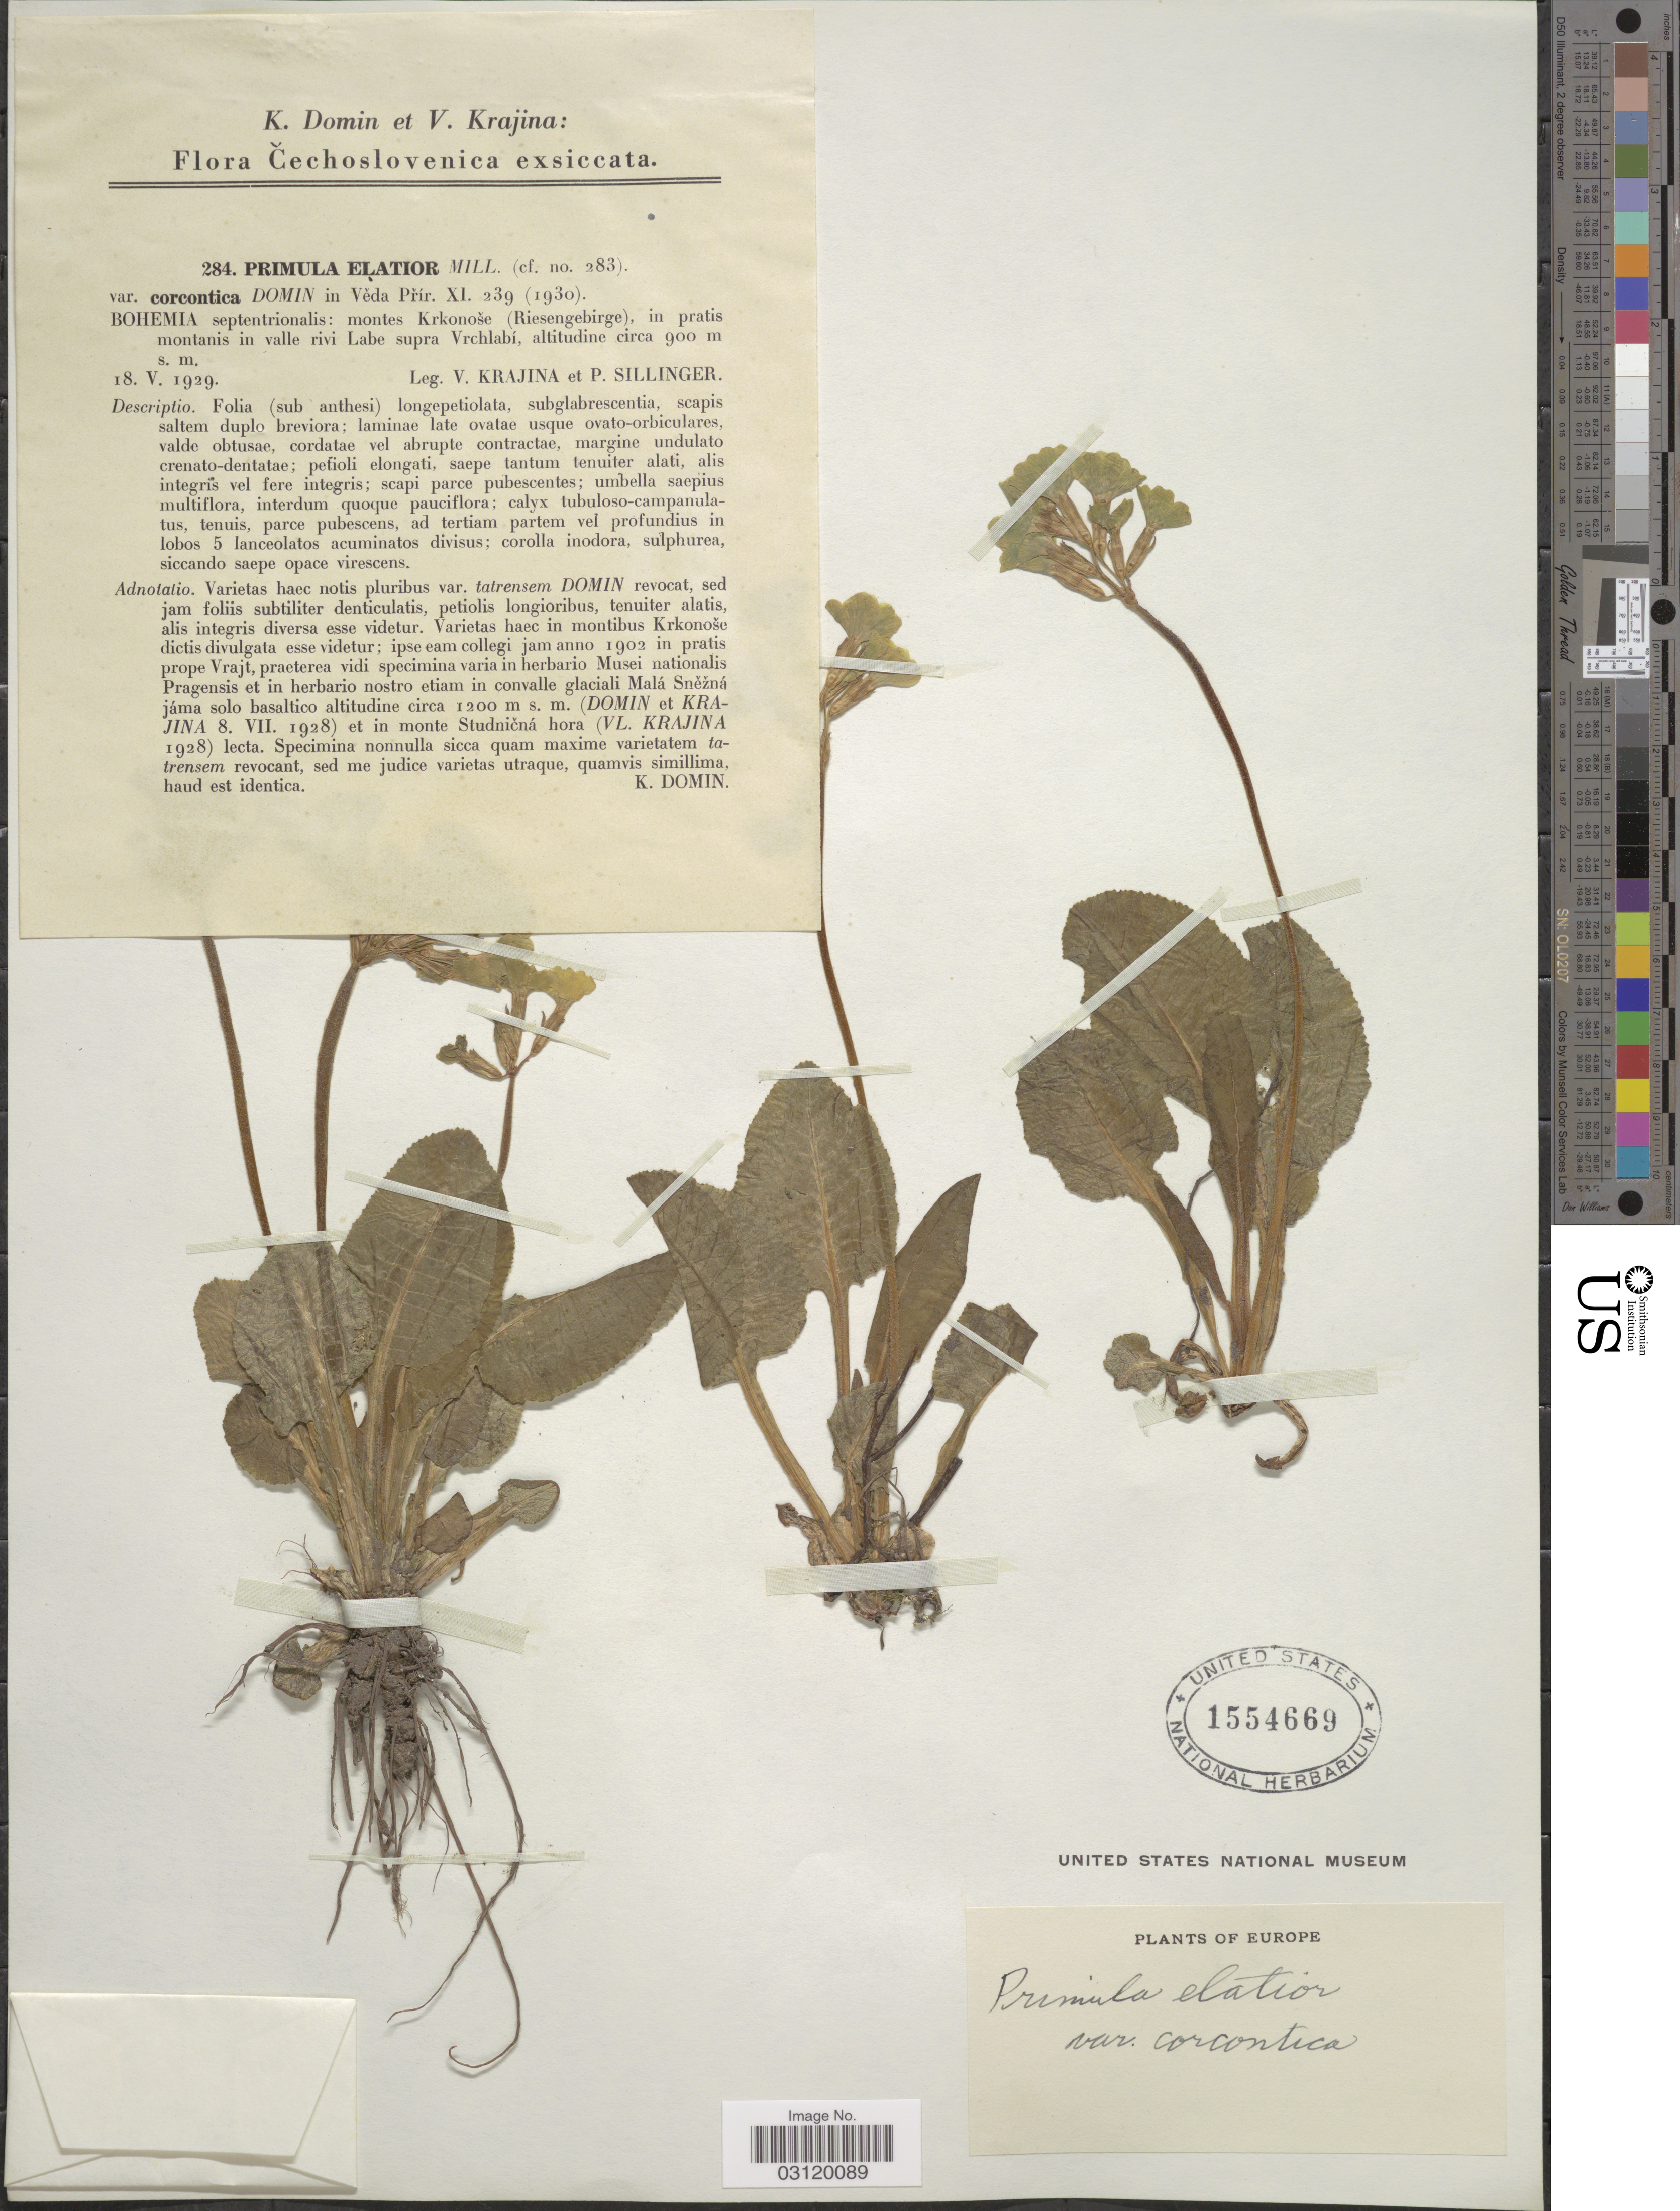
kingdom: Plantae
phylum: Tracheophyta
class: Magnoliopsida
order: Ericales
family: Primulaceae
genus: Primula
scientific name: Primula elatior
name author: (L.) Hill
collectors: V. Krajina & P. Sillinger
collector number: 284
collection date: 1929-05-18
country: Poland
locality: Bohemia septentrionalis: montes Krkonose (Riesengebirge), in pratis montanis in valle rivi Labe supra Vrchlabí. Cechoslovenica [unsure placement]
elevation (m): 900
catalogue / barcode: US 1554669